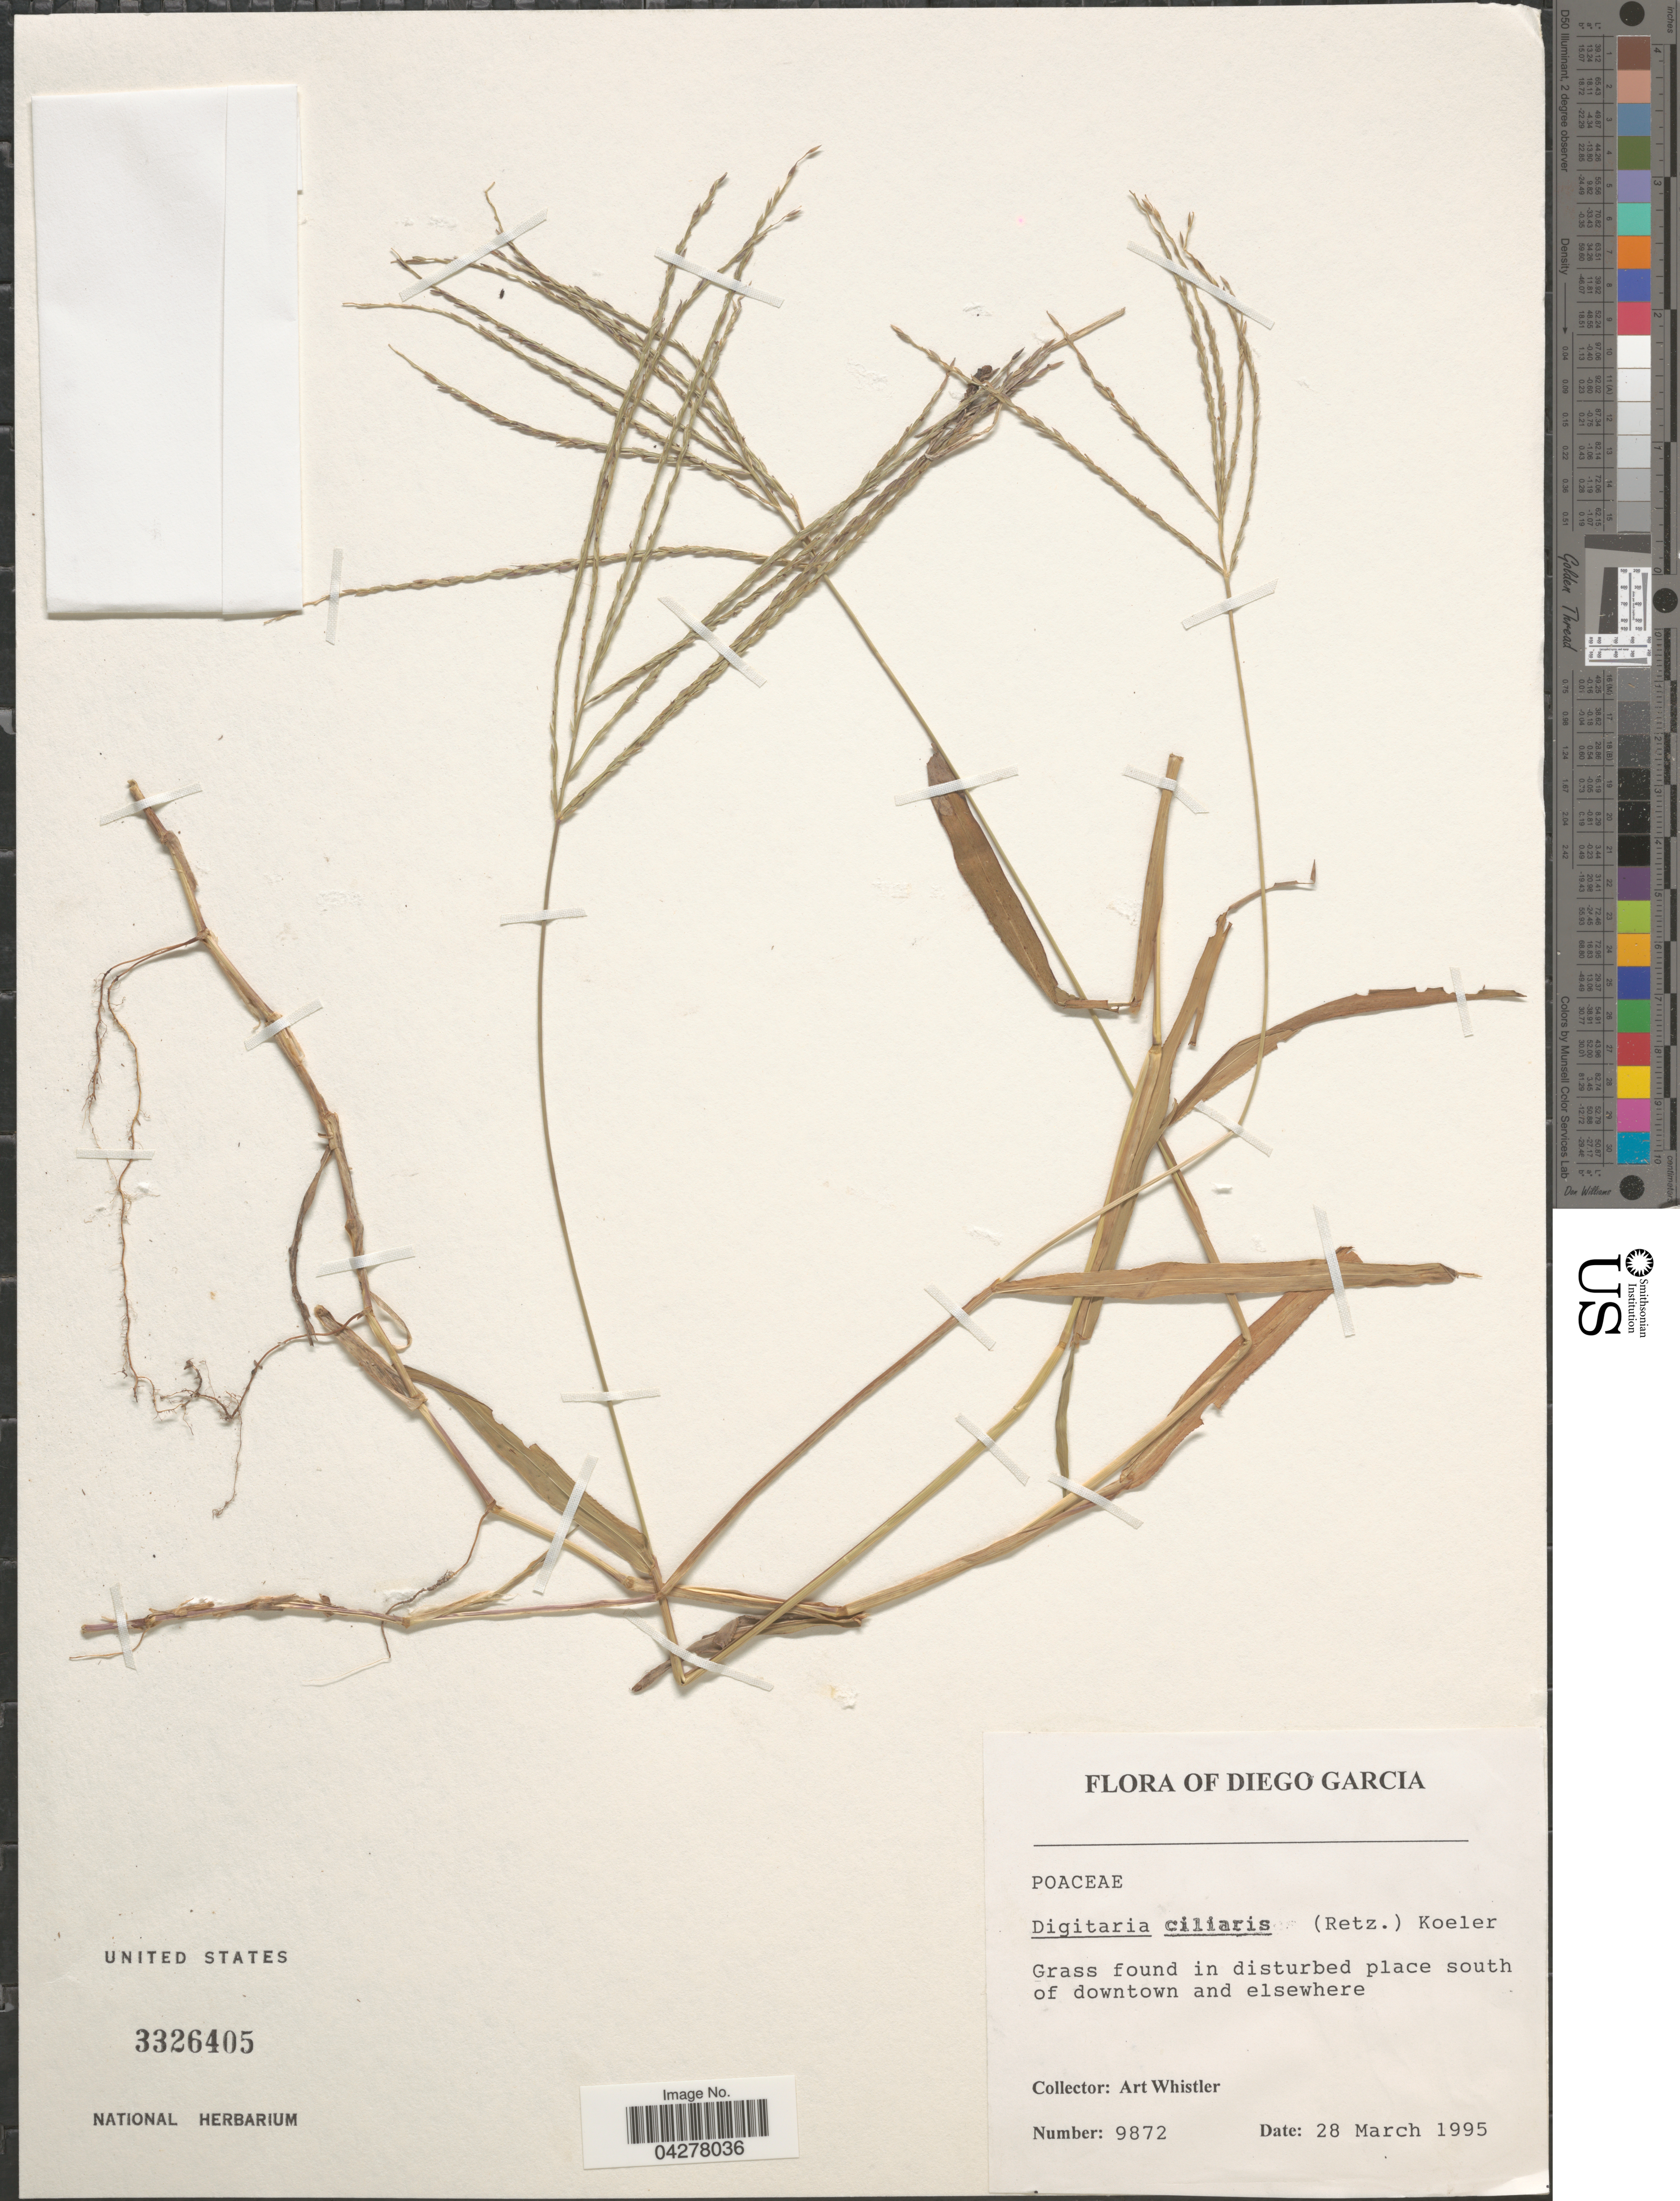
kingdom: Plantae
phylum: Tracheophyta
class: Liliopsida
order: Poales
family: Poaceae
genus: Digitaria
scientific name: Digitaria ciliaris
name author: (Retz.) Koeler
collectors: A. Whistler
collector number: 9872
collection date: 1995-03-28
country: British Indian Ocean Territory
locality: Diego Garcia. In disturbed place south of downtown and elsewhere.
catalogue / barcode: US 3326405